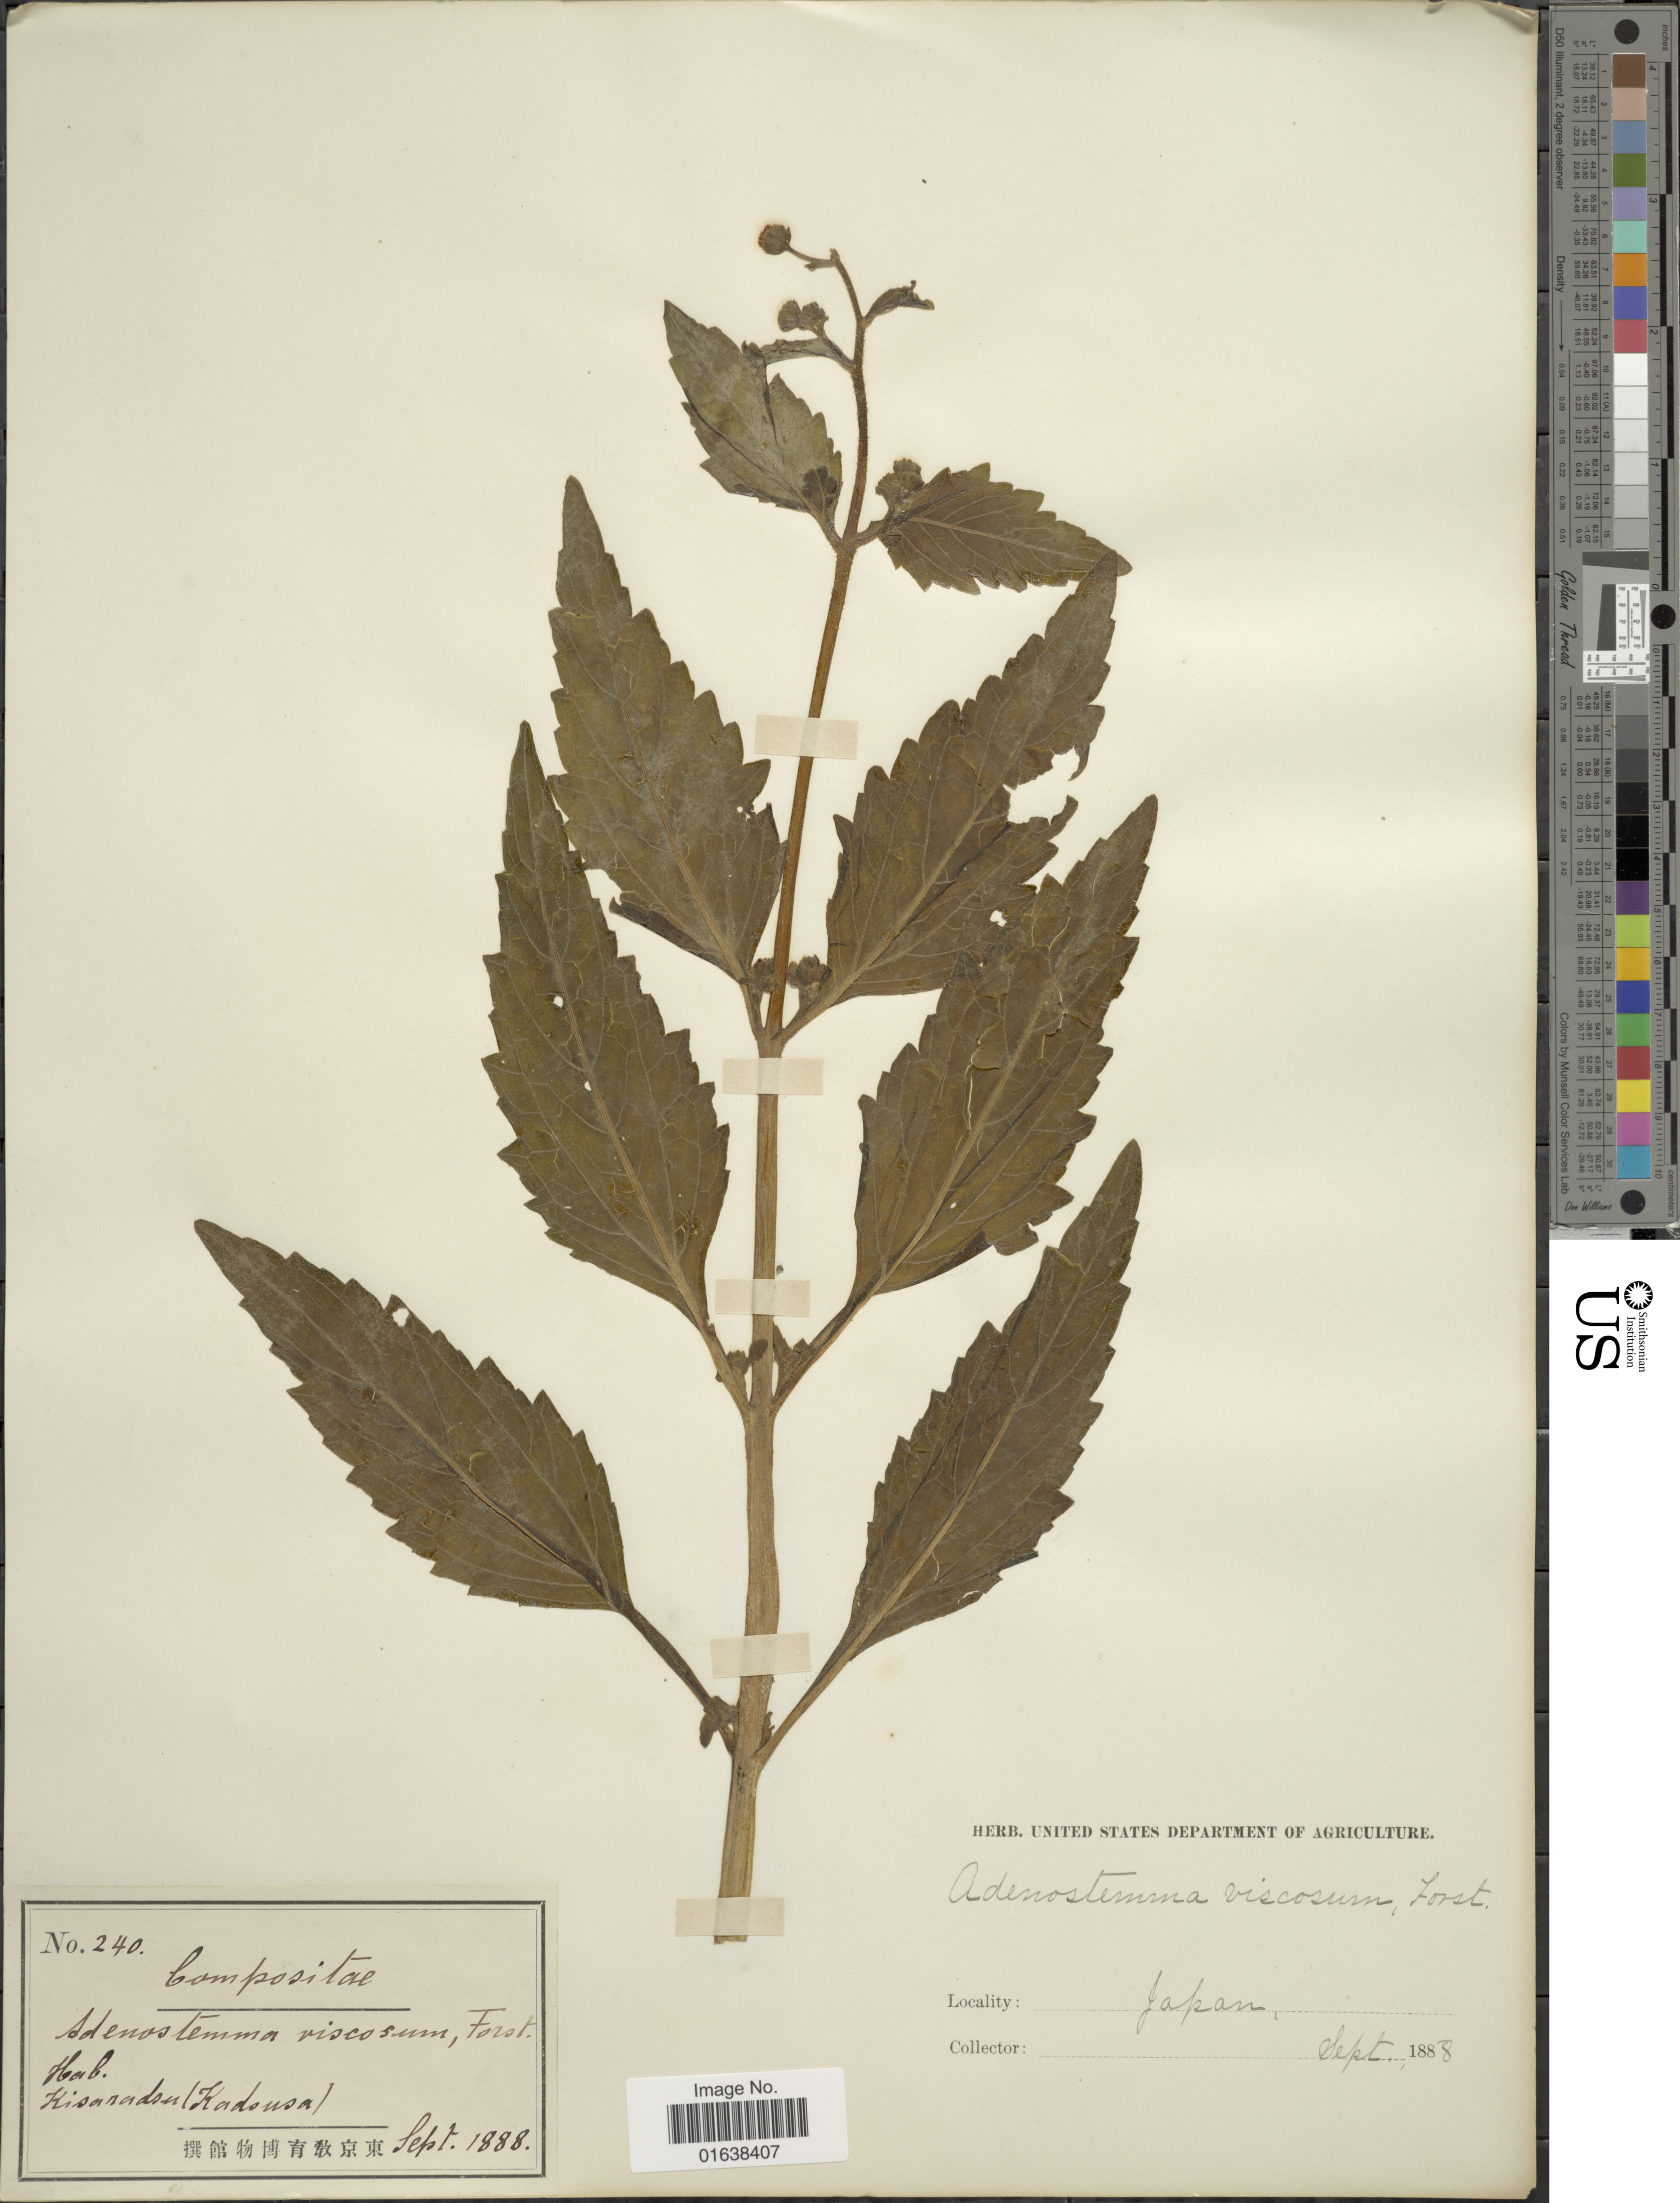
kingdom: Plantae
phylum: Tracheophyta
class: Magnoliopsida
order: Asterales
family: Asteraceae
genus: Adenostemma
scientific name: Adenostemma lavenia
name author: (L.) Kuntze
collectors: Facchini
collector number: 240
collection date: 1888-09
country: Japan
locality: Japan. Kisanadsu (Kadsusa) [unsure placement]